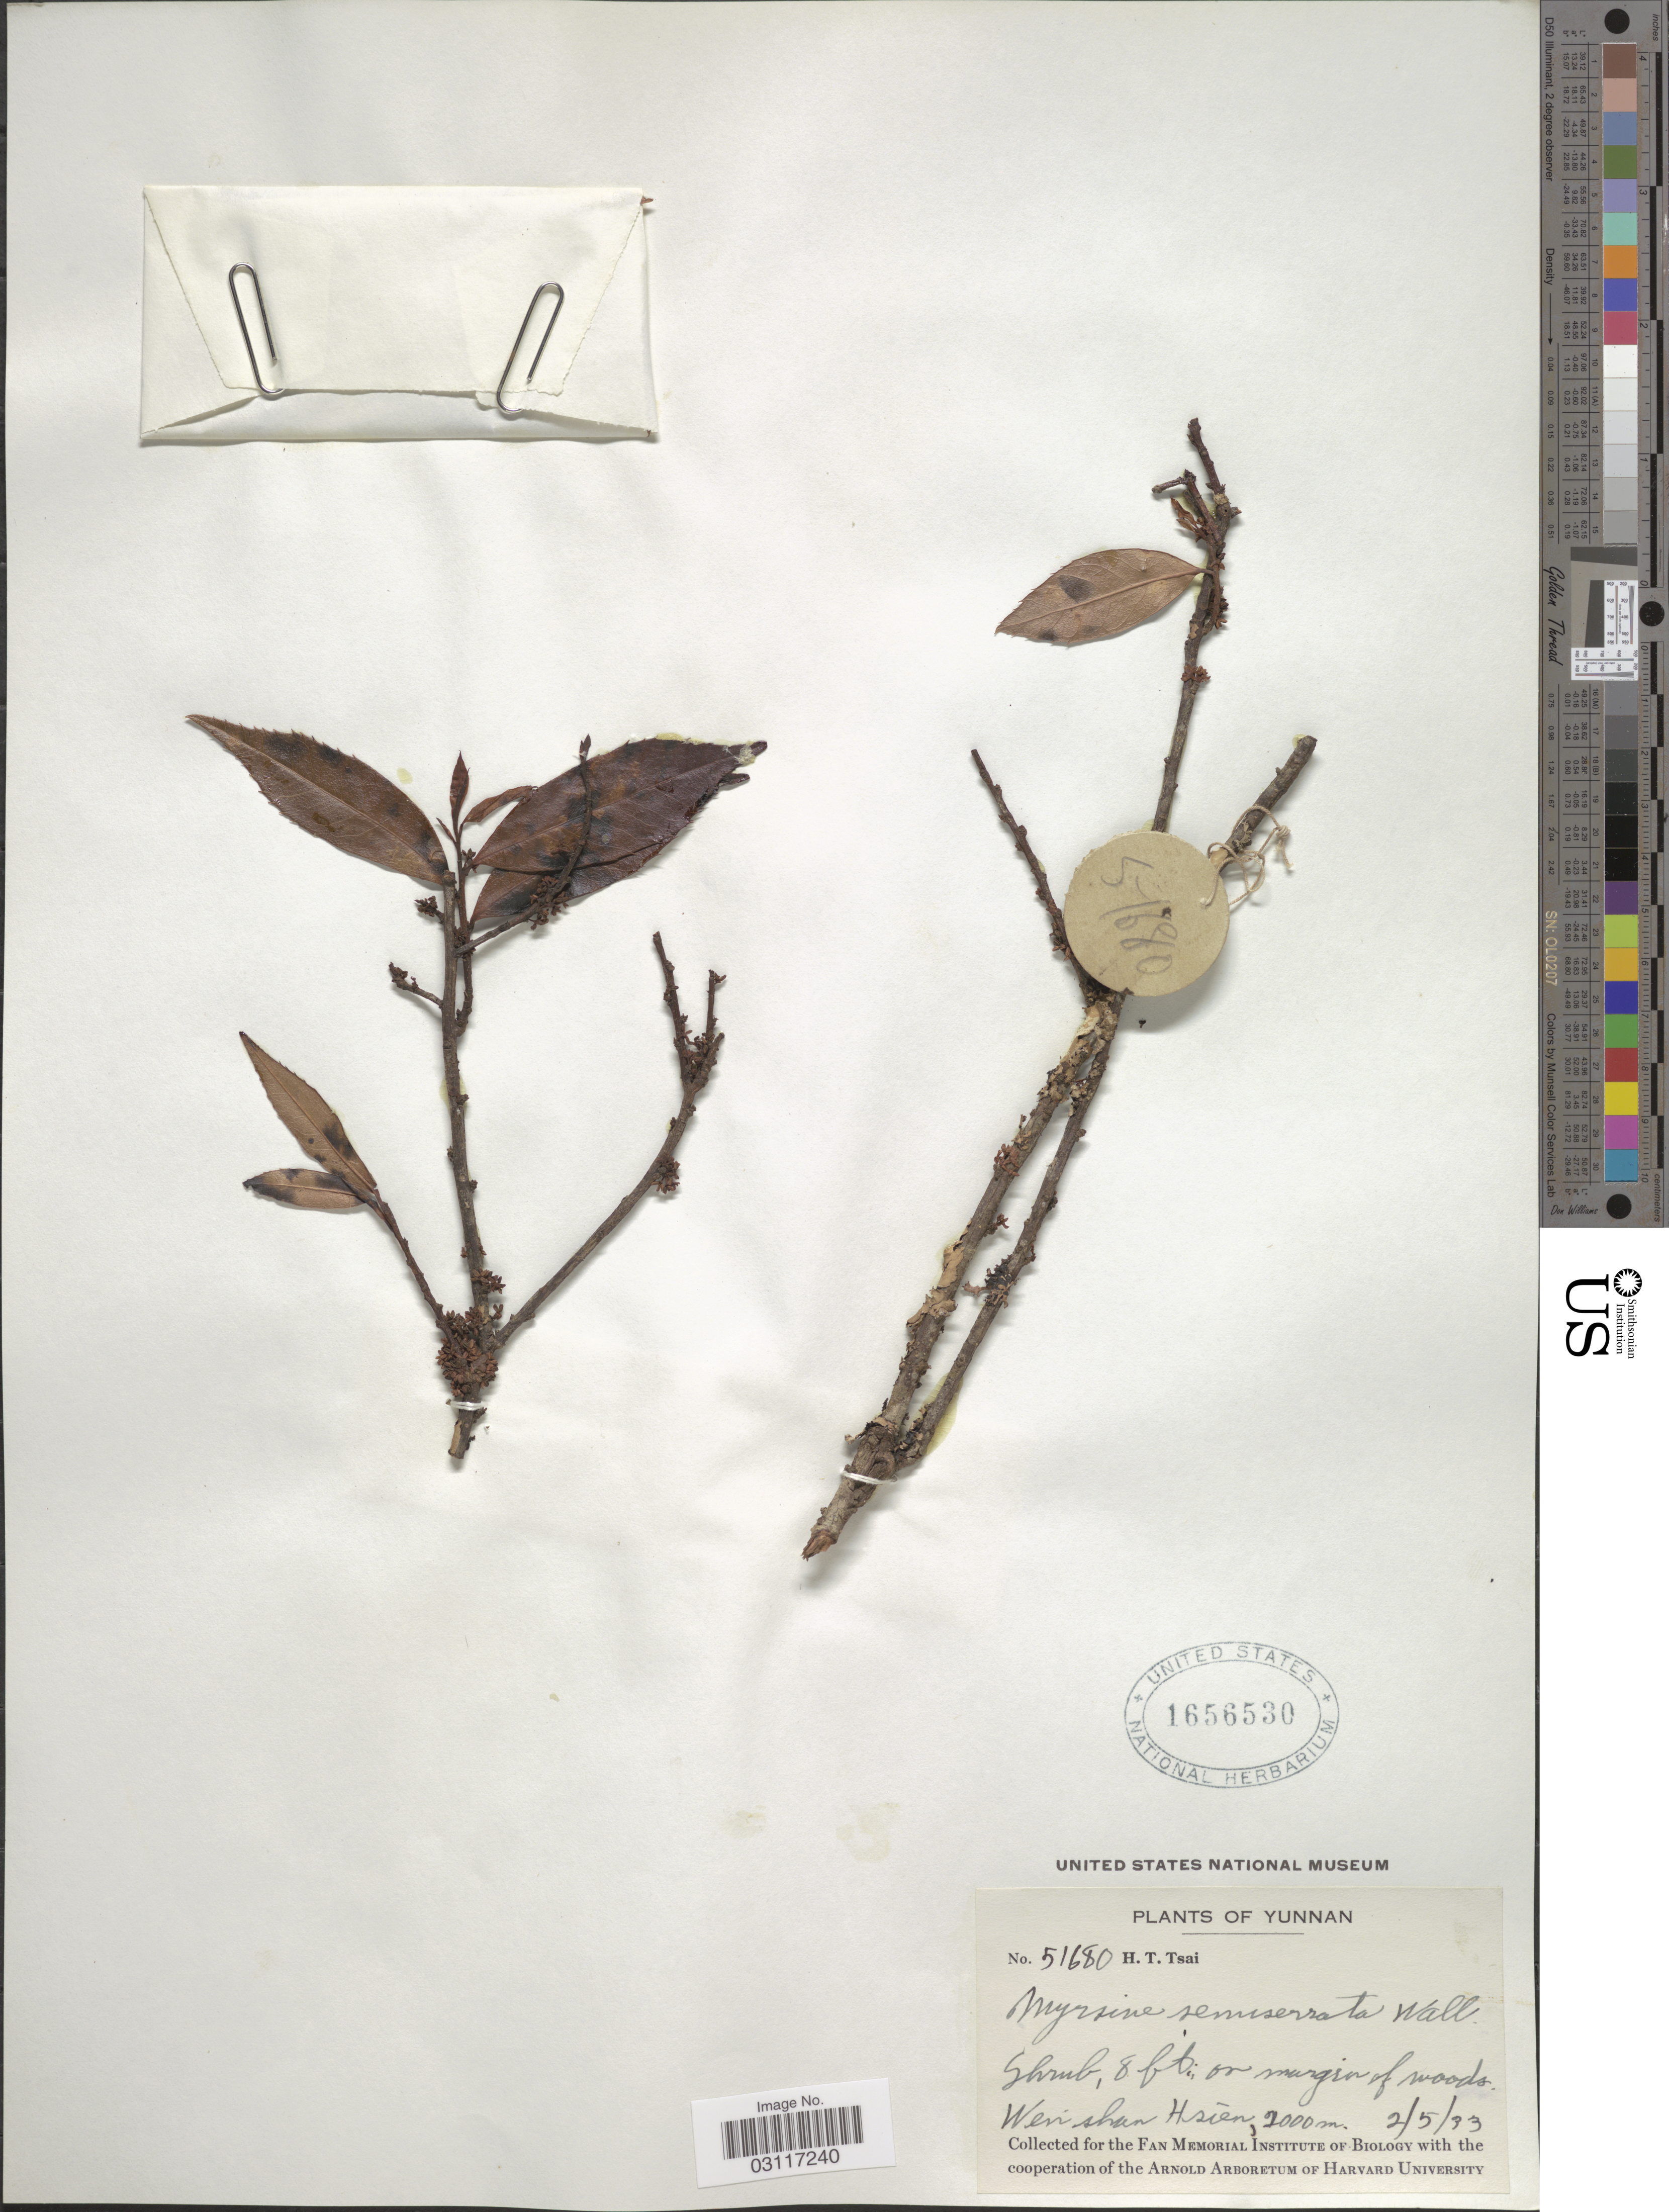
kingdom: Plantae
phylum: Tracheophyta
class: Magnoliopsida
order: Ericales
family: Primulaceae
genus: Myrsine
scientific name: Myrsine semiserrata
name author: Wall.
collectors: H. Tsai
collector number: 51680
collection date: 1933-05-02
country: China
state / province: Yunnan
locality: Wen-shan Hsien.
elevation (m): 2000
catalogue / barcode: US 1656530